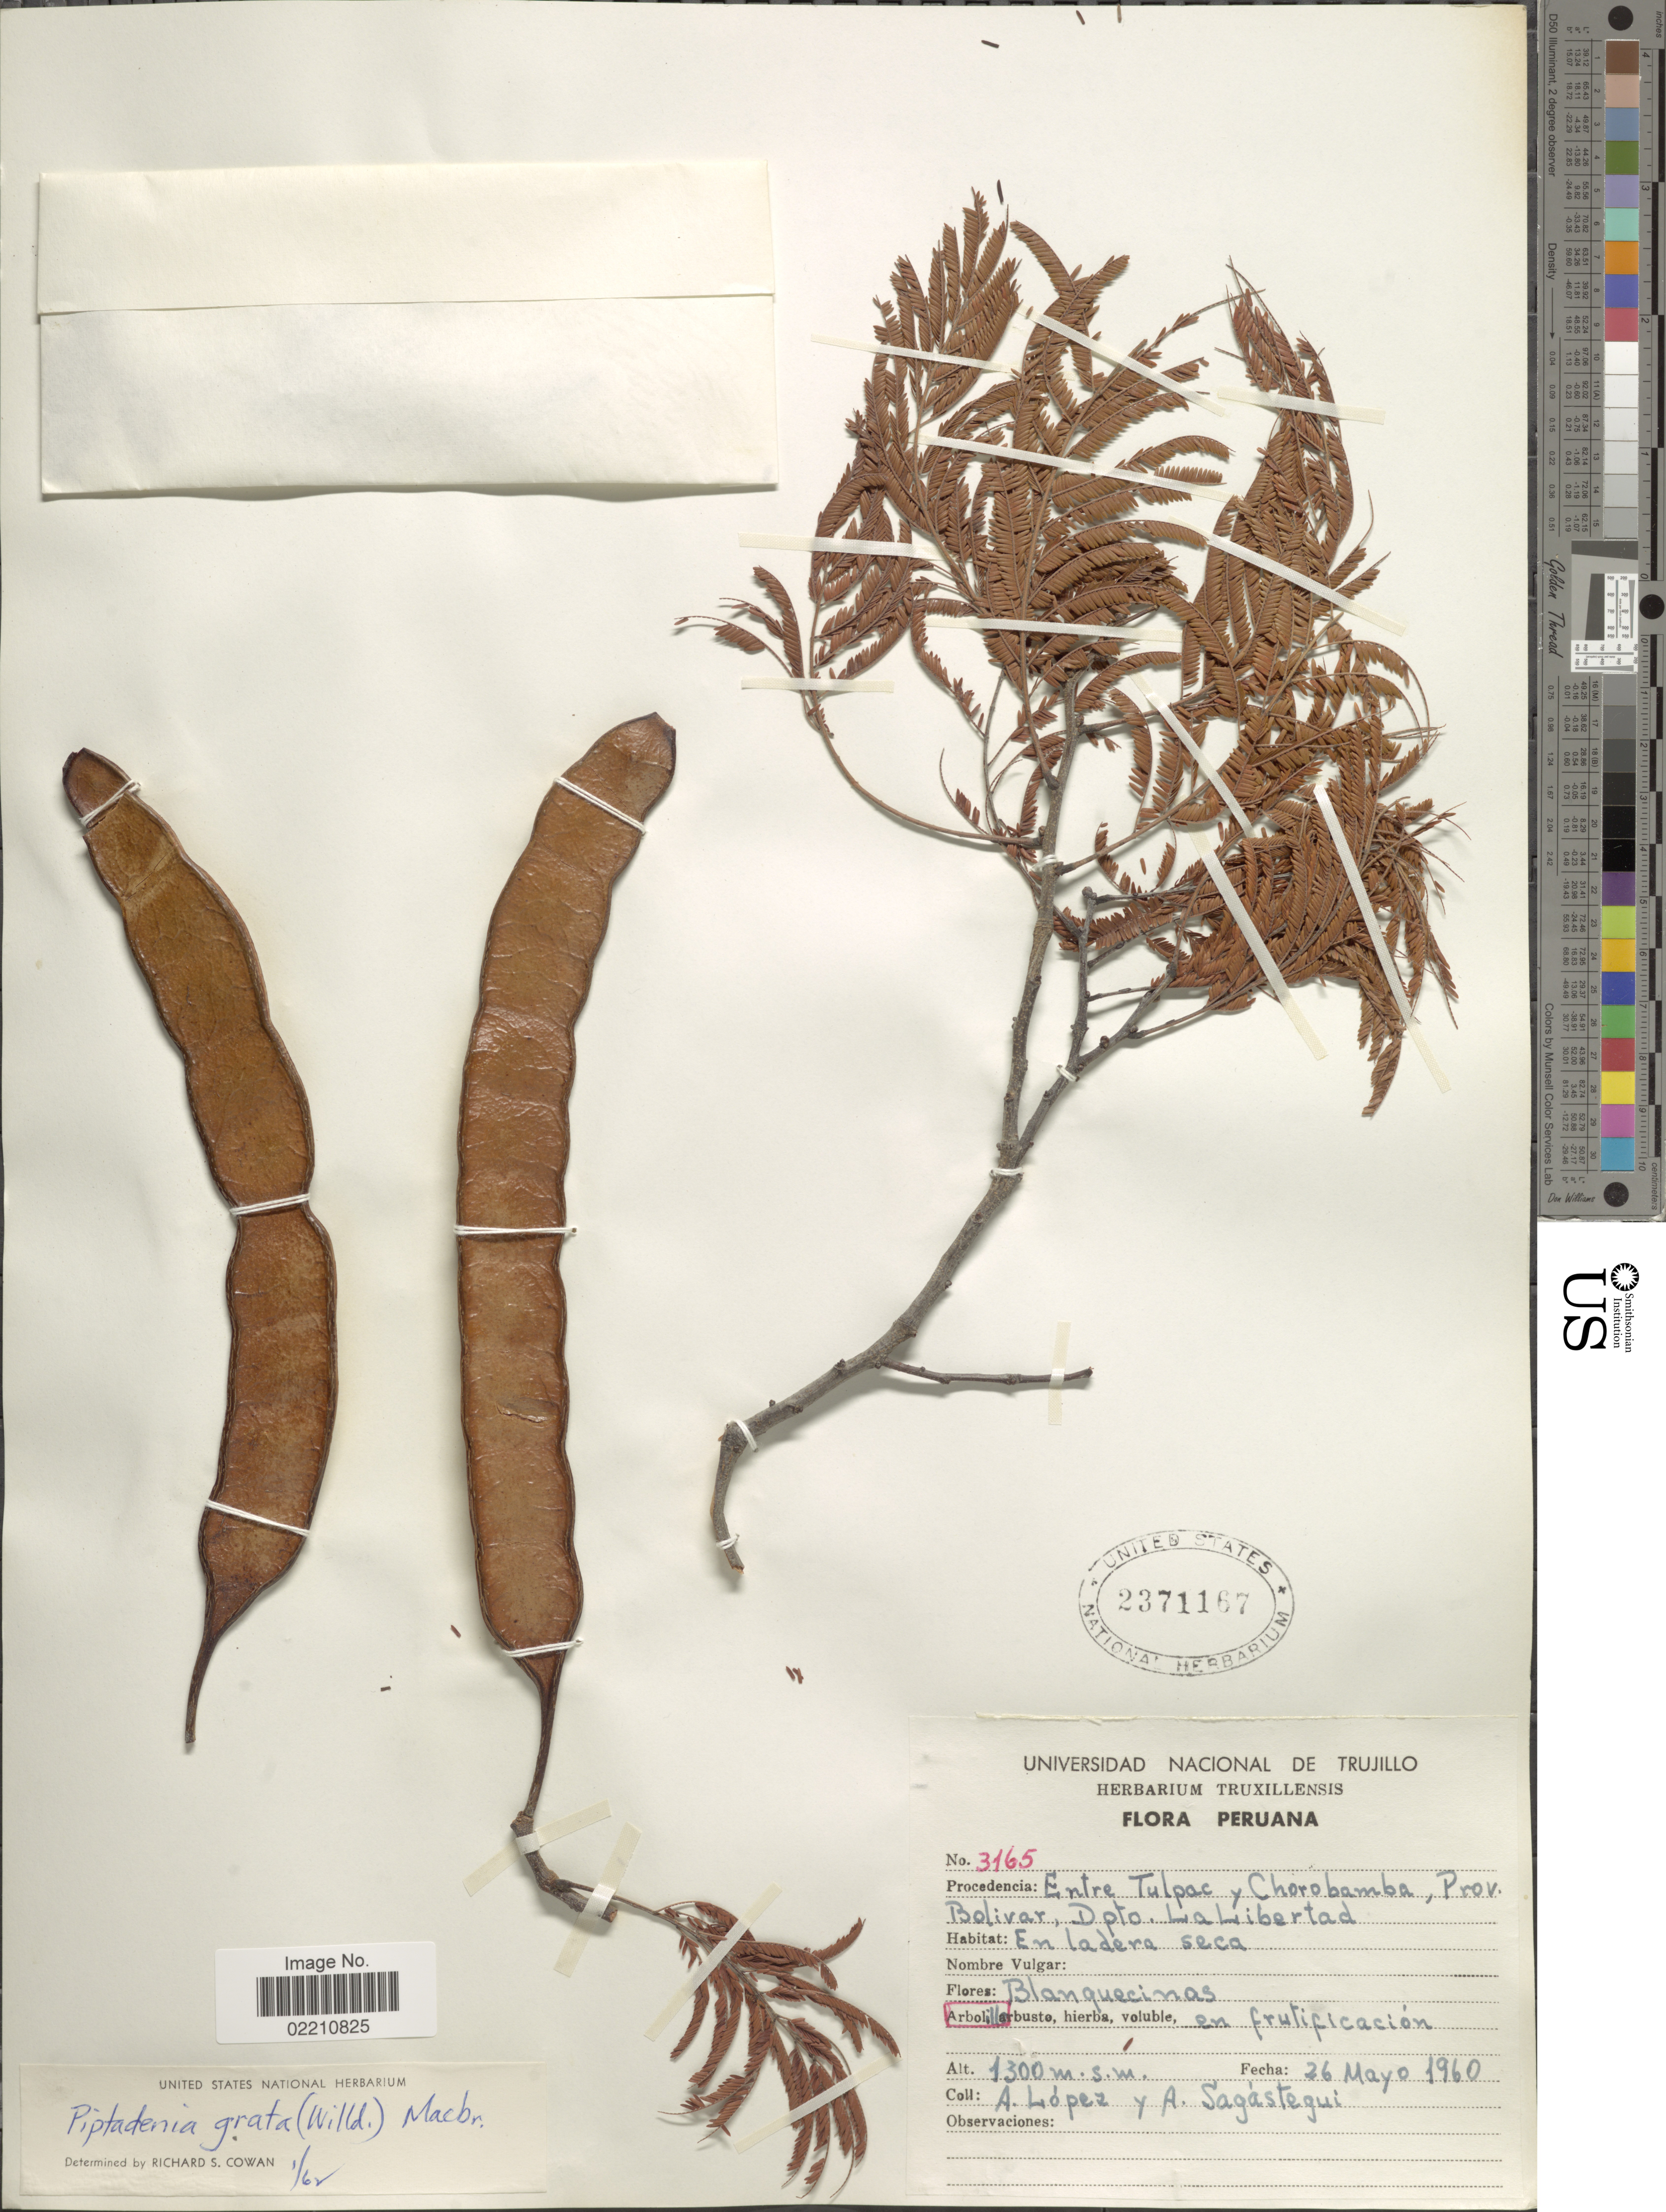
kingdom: Plantae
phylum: Tracheophyta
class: Magnoliopsida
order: Fabales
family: Fabaceae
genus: Anadenanthera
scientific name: Anadenanthera colubrina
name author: (Vell.) Brenan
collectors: A. López & A. Sagástequi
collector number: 3165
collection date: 1960-05-26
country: Peru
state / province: La Libertad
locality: Entre Tulpac y Chorobamba, Prov. Bolivar, en ladera seca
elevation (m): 1300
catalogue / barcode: US 2371167